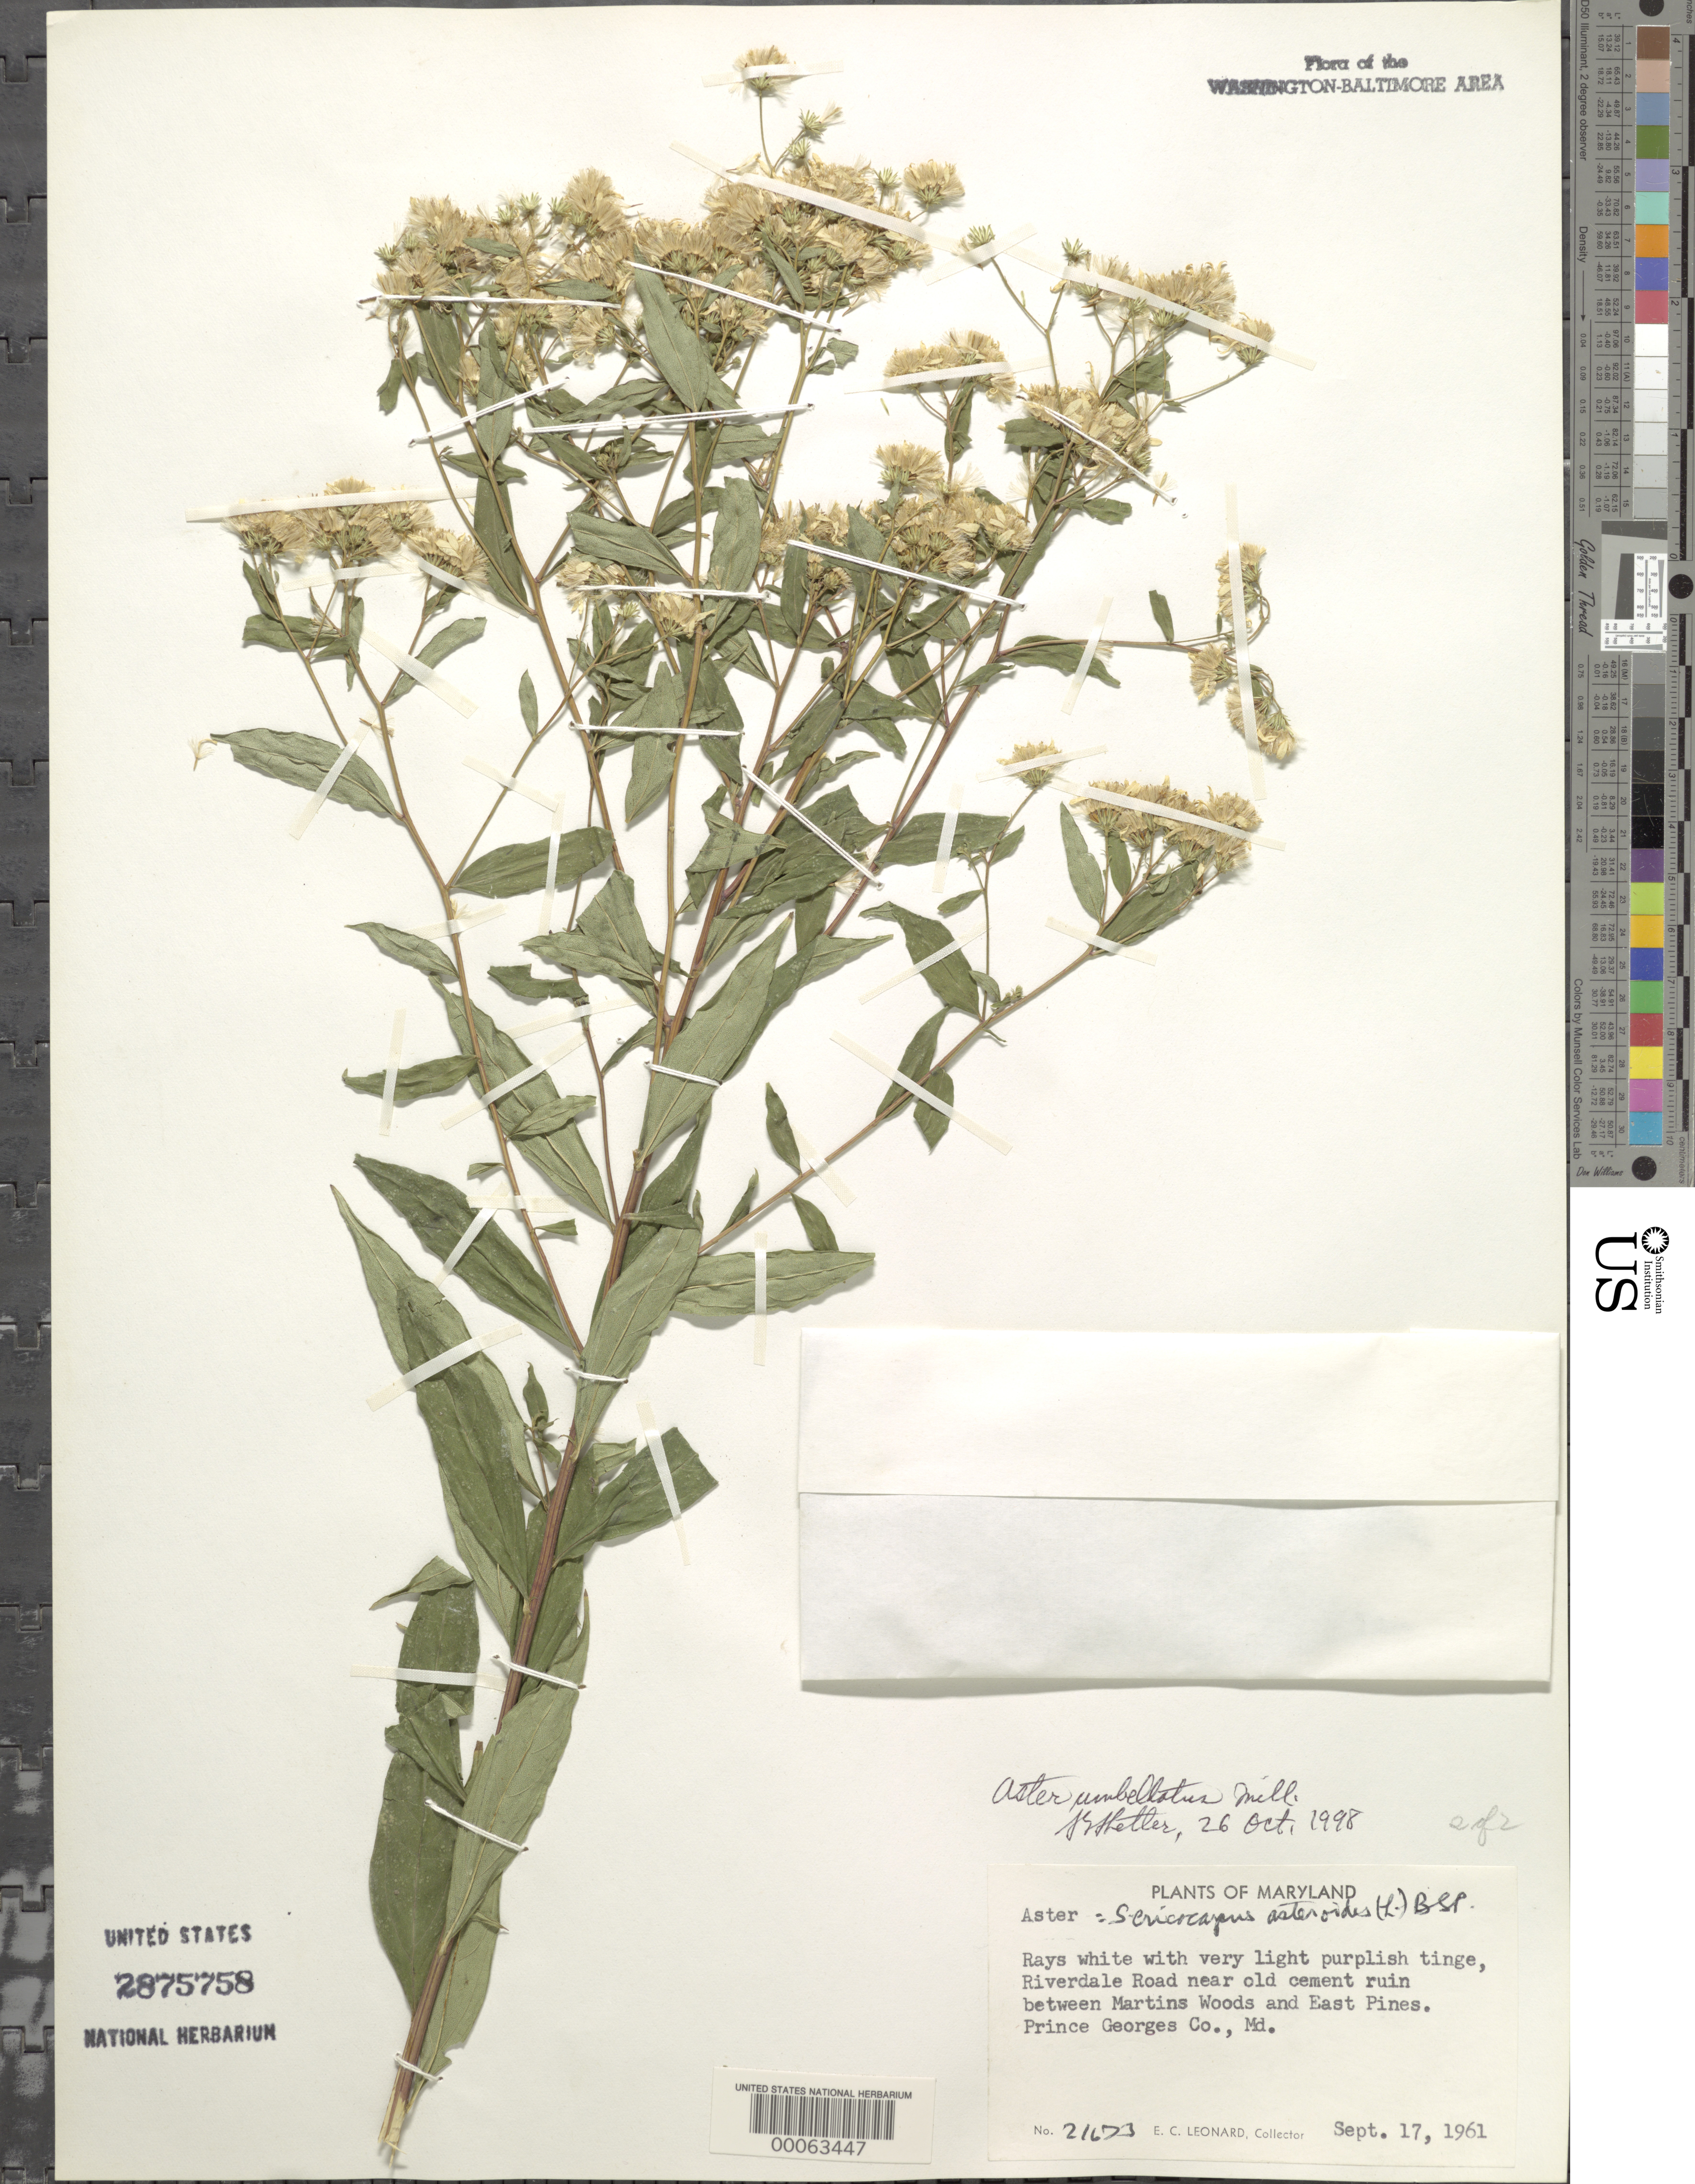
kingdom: Plantae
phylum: Tracheophyta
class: Magnoliopsida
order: Asterales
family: Asteraceae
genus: Doellingeria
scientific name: Doellingeria umbellata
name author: (Mill.) Nees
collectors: E. C. Leonard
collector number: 21673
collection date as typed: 17 Sep 1961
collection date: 1961-09-17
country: United States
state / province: Maryland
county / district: Prince George's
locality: Riverdale Road between Martins Woods and East Pines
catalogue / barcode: US 2875758